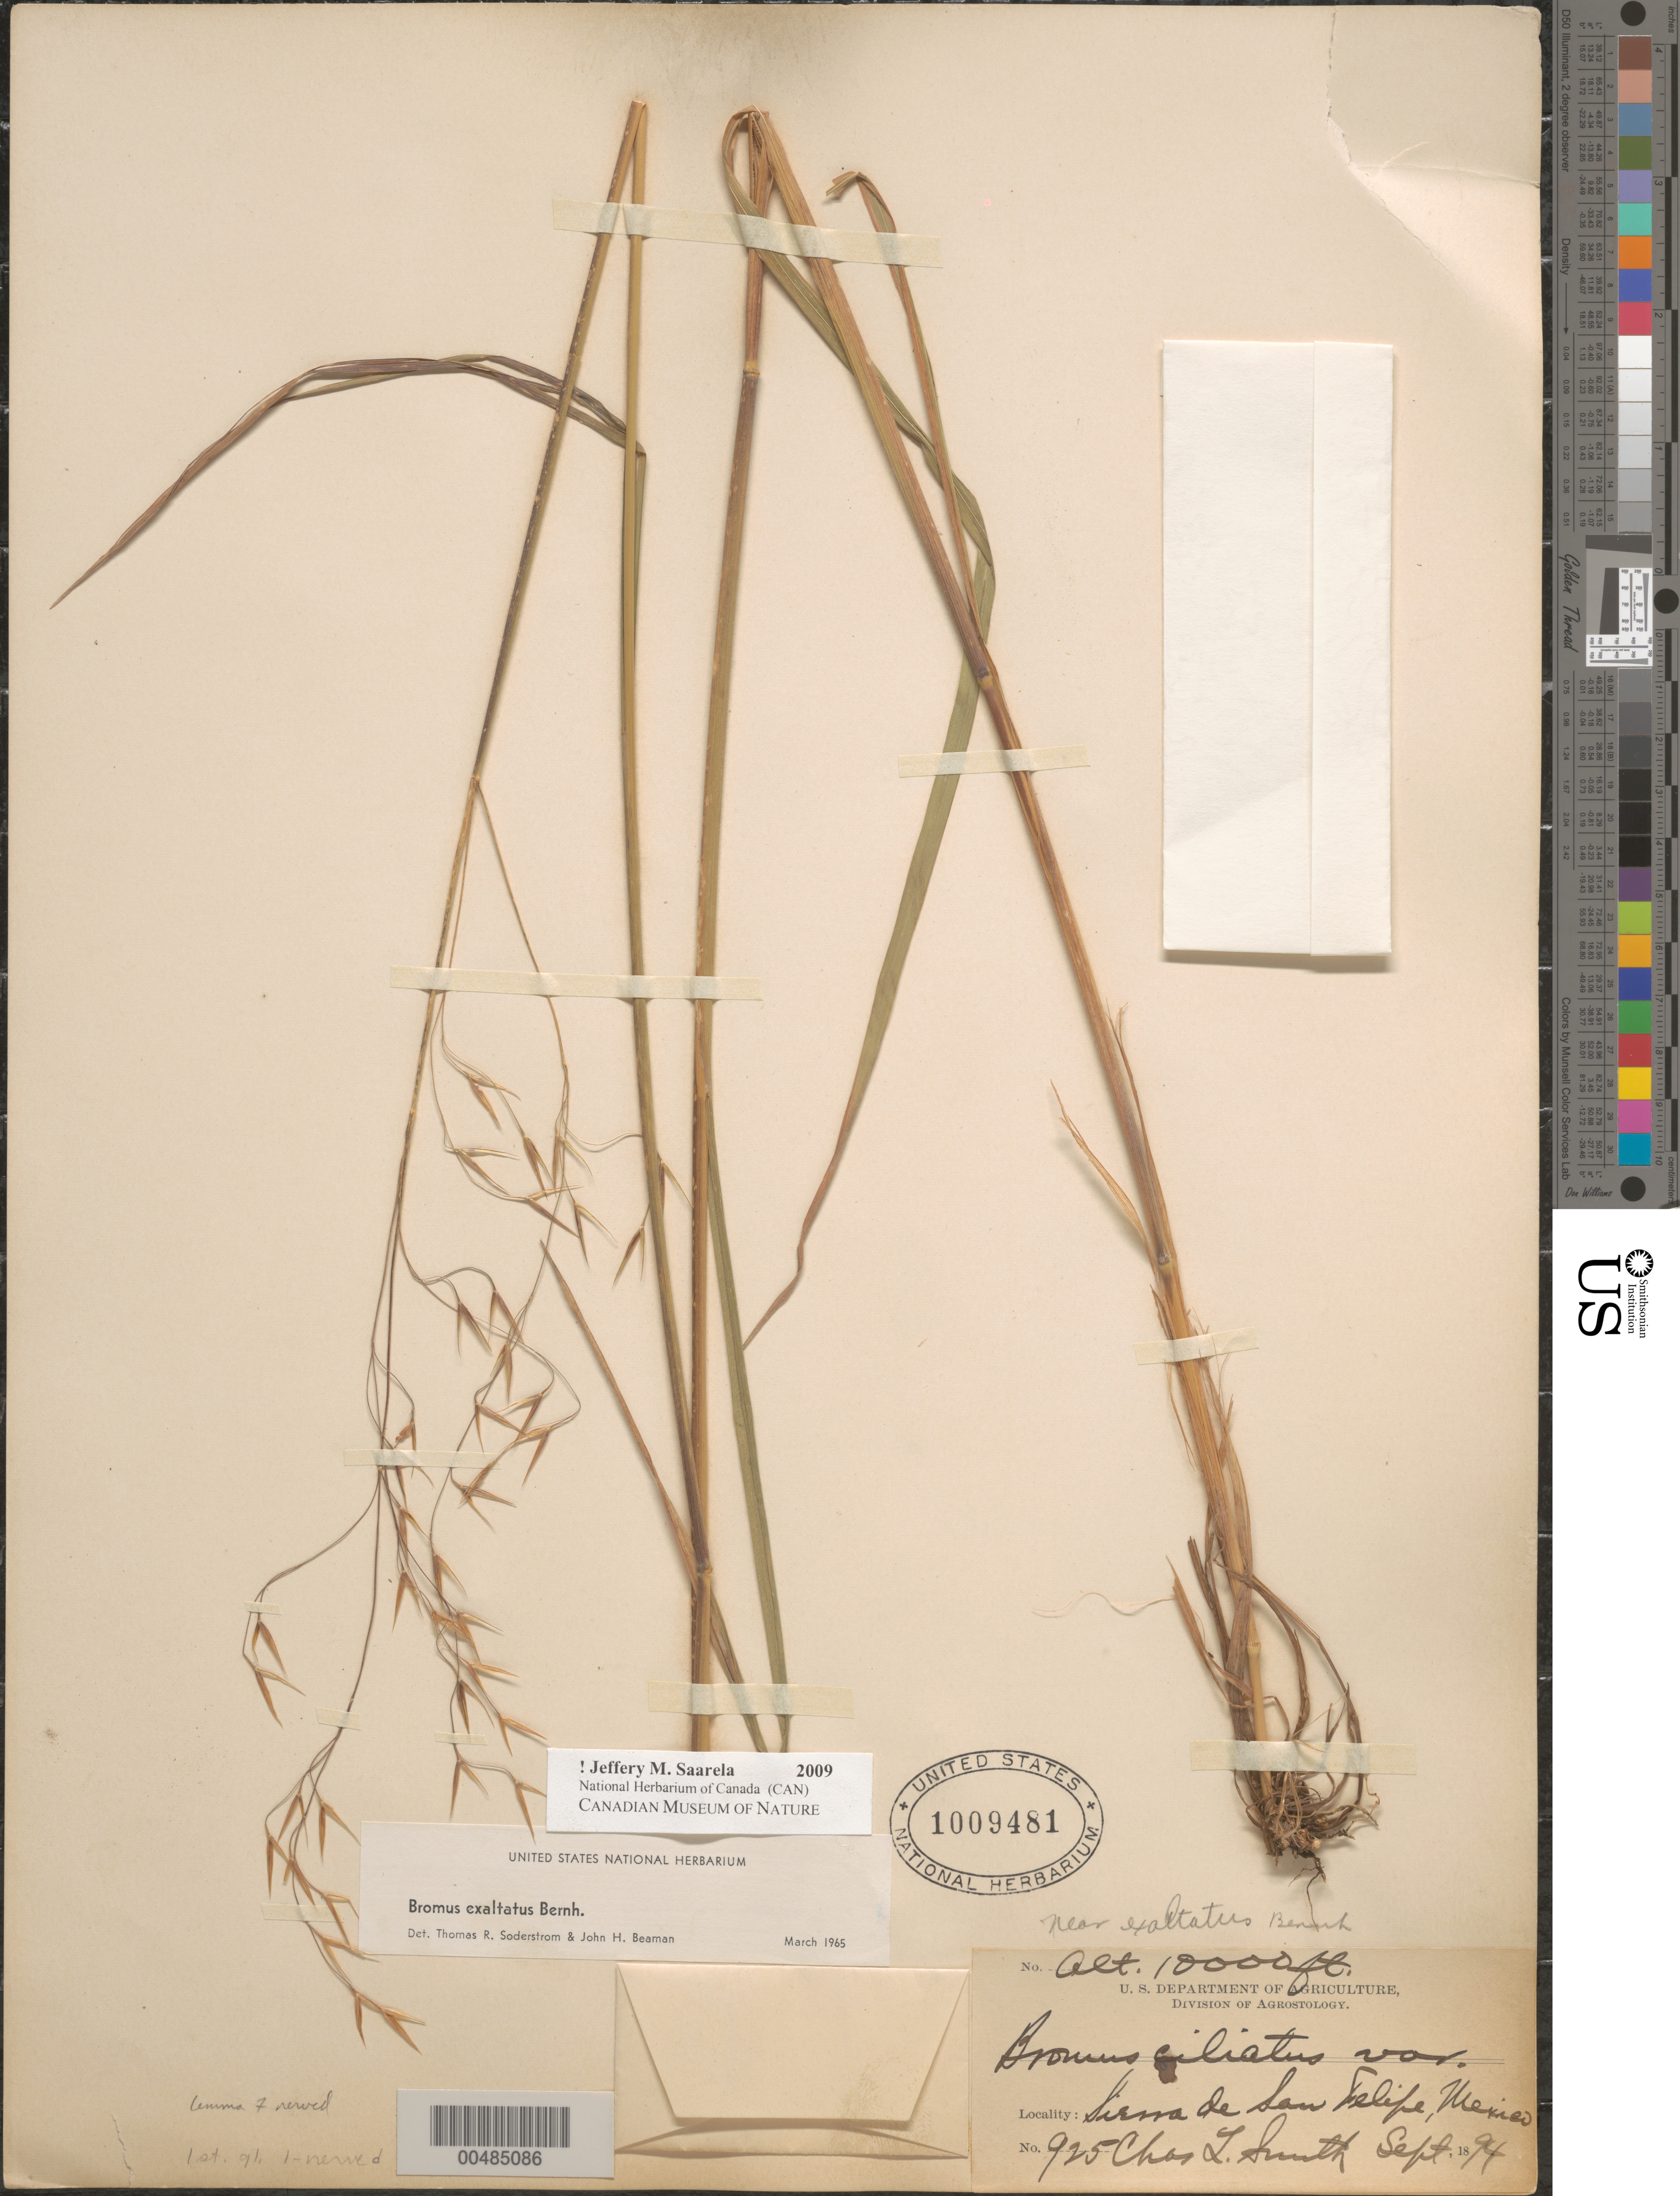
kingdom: Plantae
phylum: Tracheophyta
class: Liliopsida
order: Poales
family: Poaceae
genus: Bromus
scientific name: Bromus exaltatus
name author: Bernhardi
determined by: Soderstrom, T. R.; Beaman, J. H.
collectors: C. L. Smith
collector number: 925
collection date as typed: Sep 1894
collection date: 1894-09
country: Mexico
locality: Sierra de San Felipe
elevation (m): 3048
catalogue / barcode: US 1009481